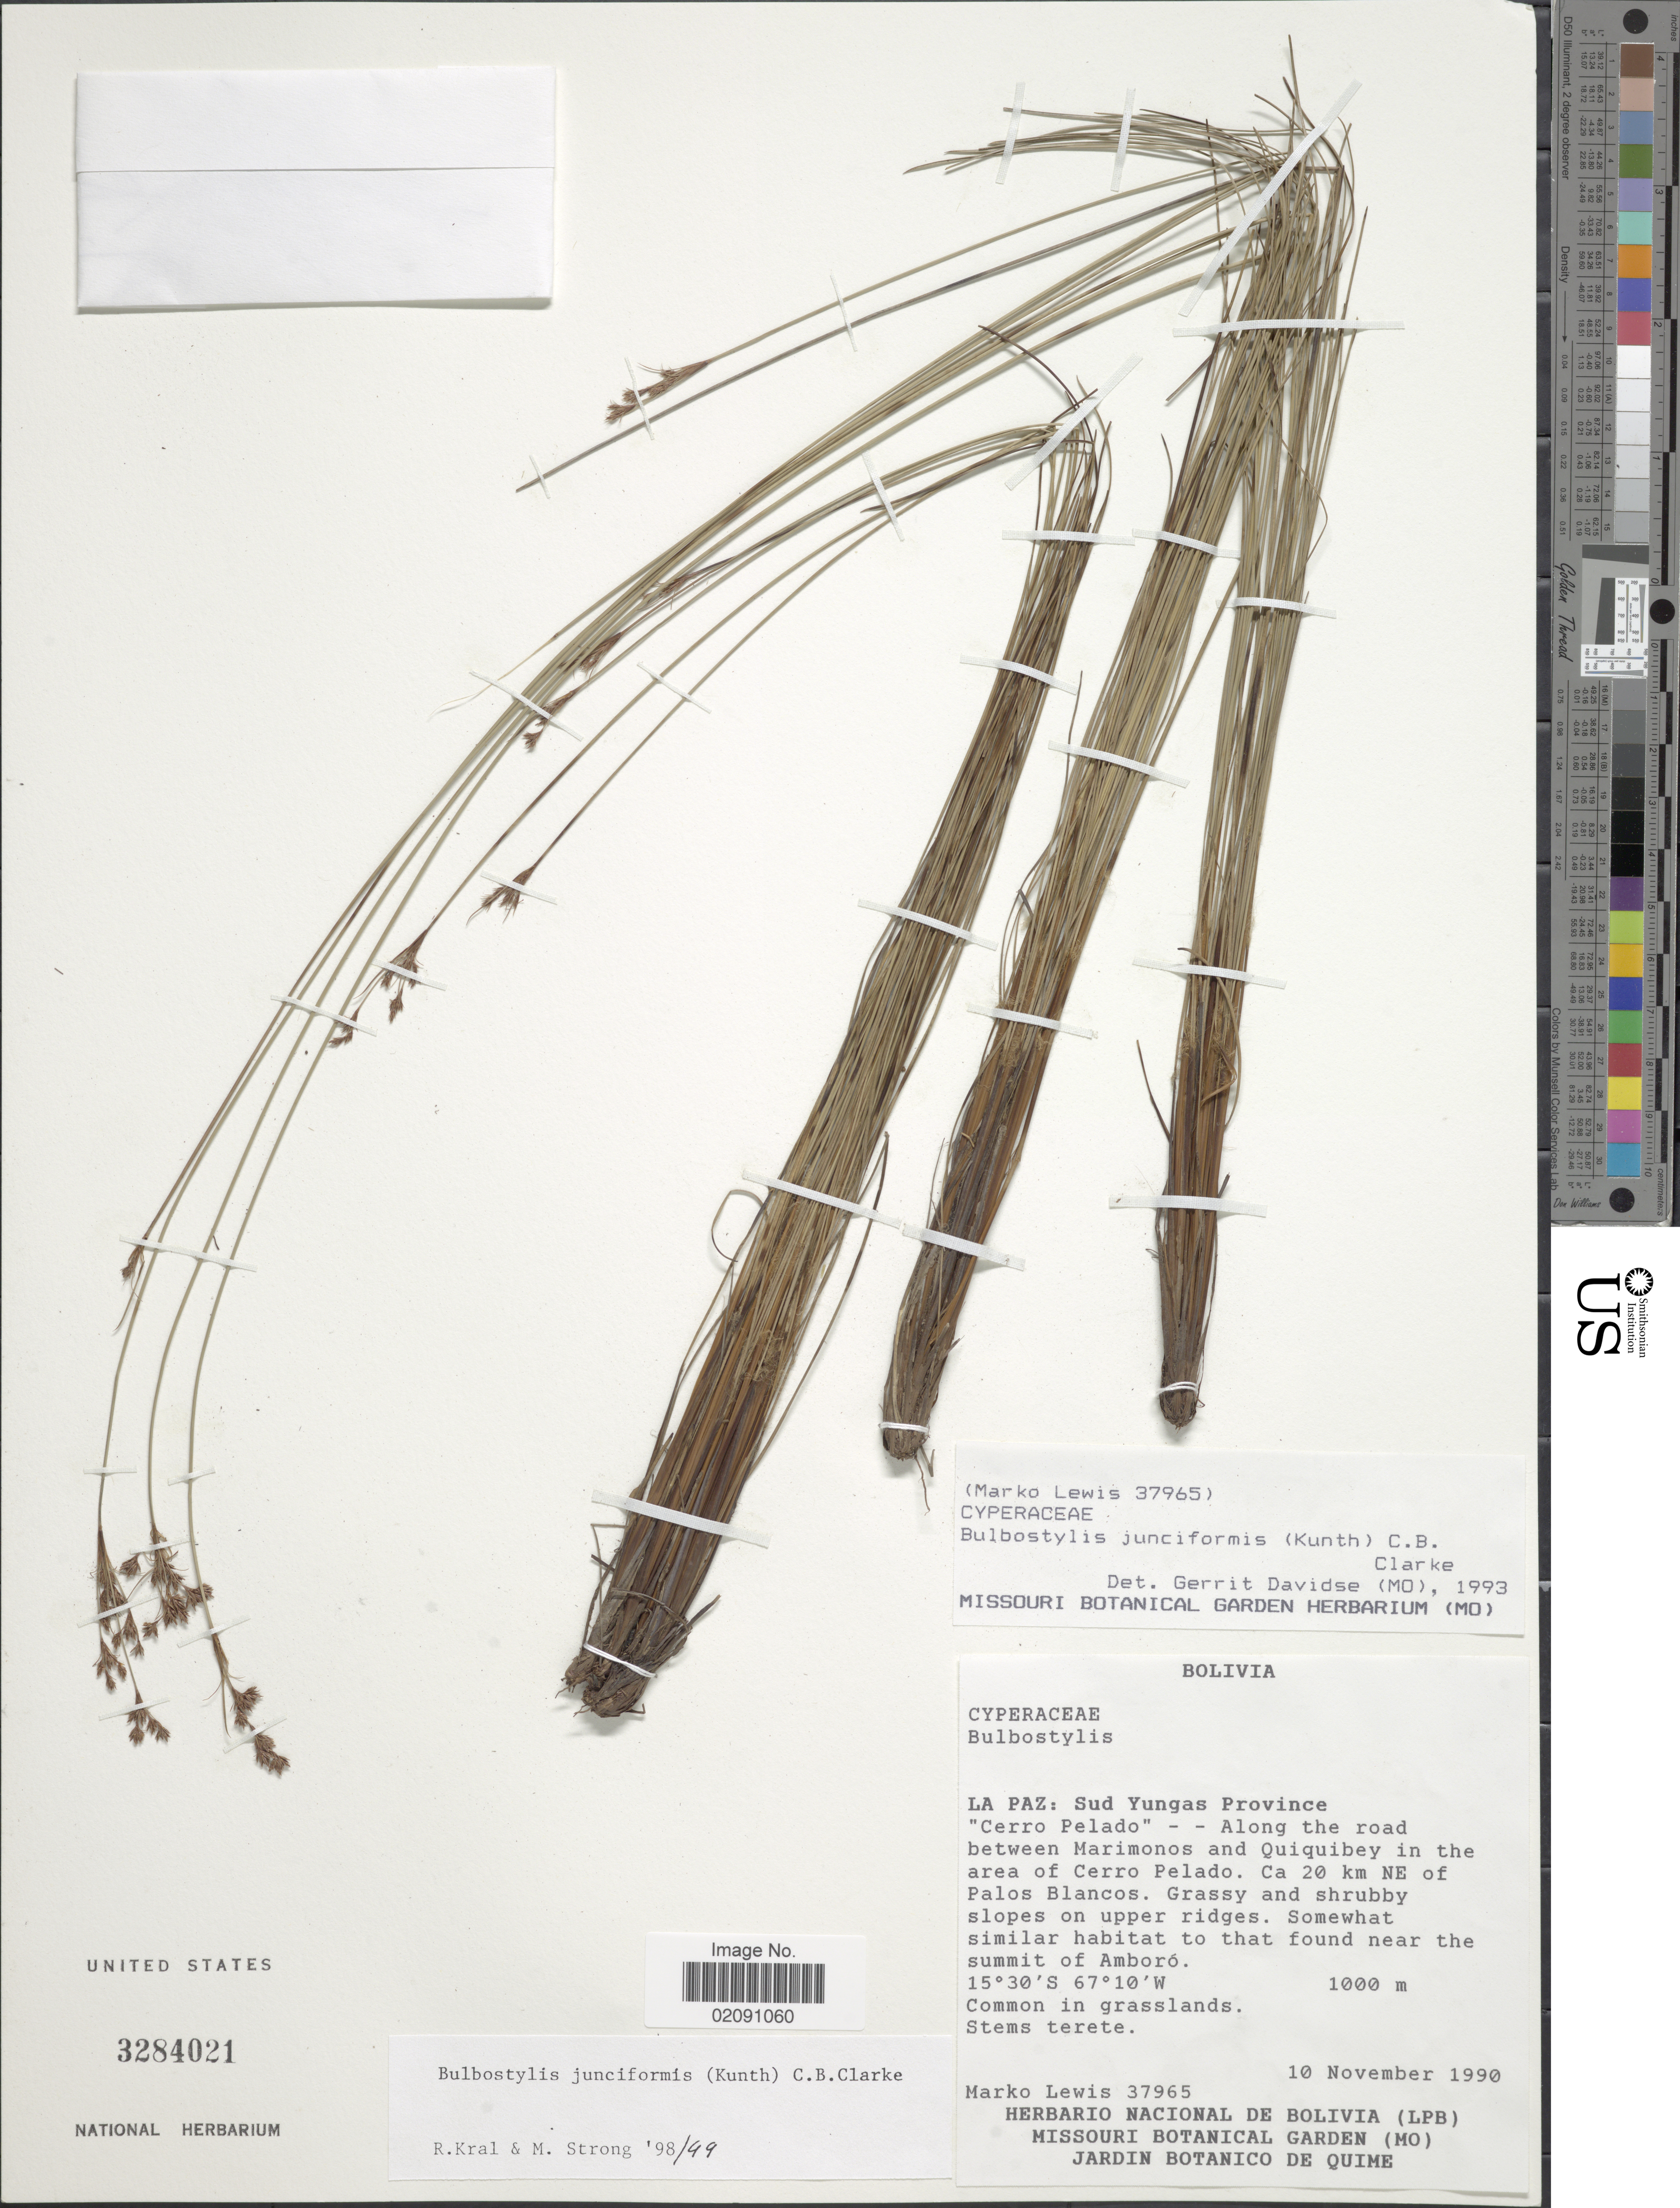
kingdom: Plantae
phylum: Tracheophyta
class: Liliopsida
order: Poales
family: Cyperaceae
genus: Bulbostylis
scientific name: Bulbostylis junciformis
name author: (Kunth) C.B. Clarke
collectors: M. A. Lewis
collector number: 37965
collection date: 1990-11-10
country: Bolivia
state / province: La Paz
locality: Sud Yungas Province, "Cerro Pelado", along the road between Marimonos and Quiquibey in the area of Cerro Pelado, ca 20 km NE of Palos Blancos, to that found near the summit of Amboro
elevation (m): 1000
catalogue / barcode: US 3284021